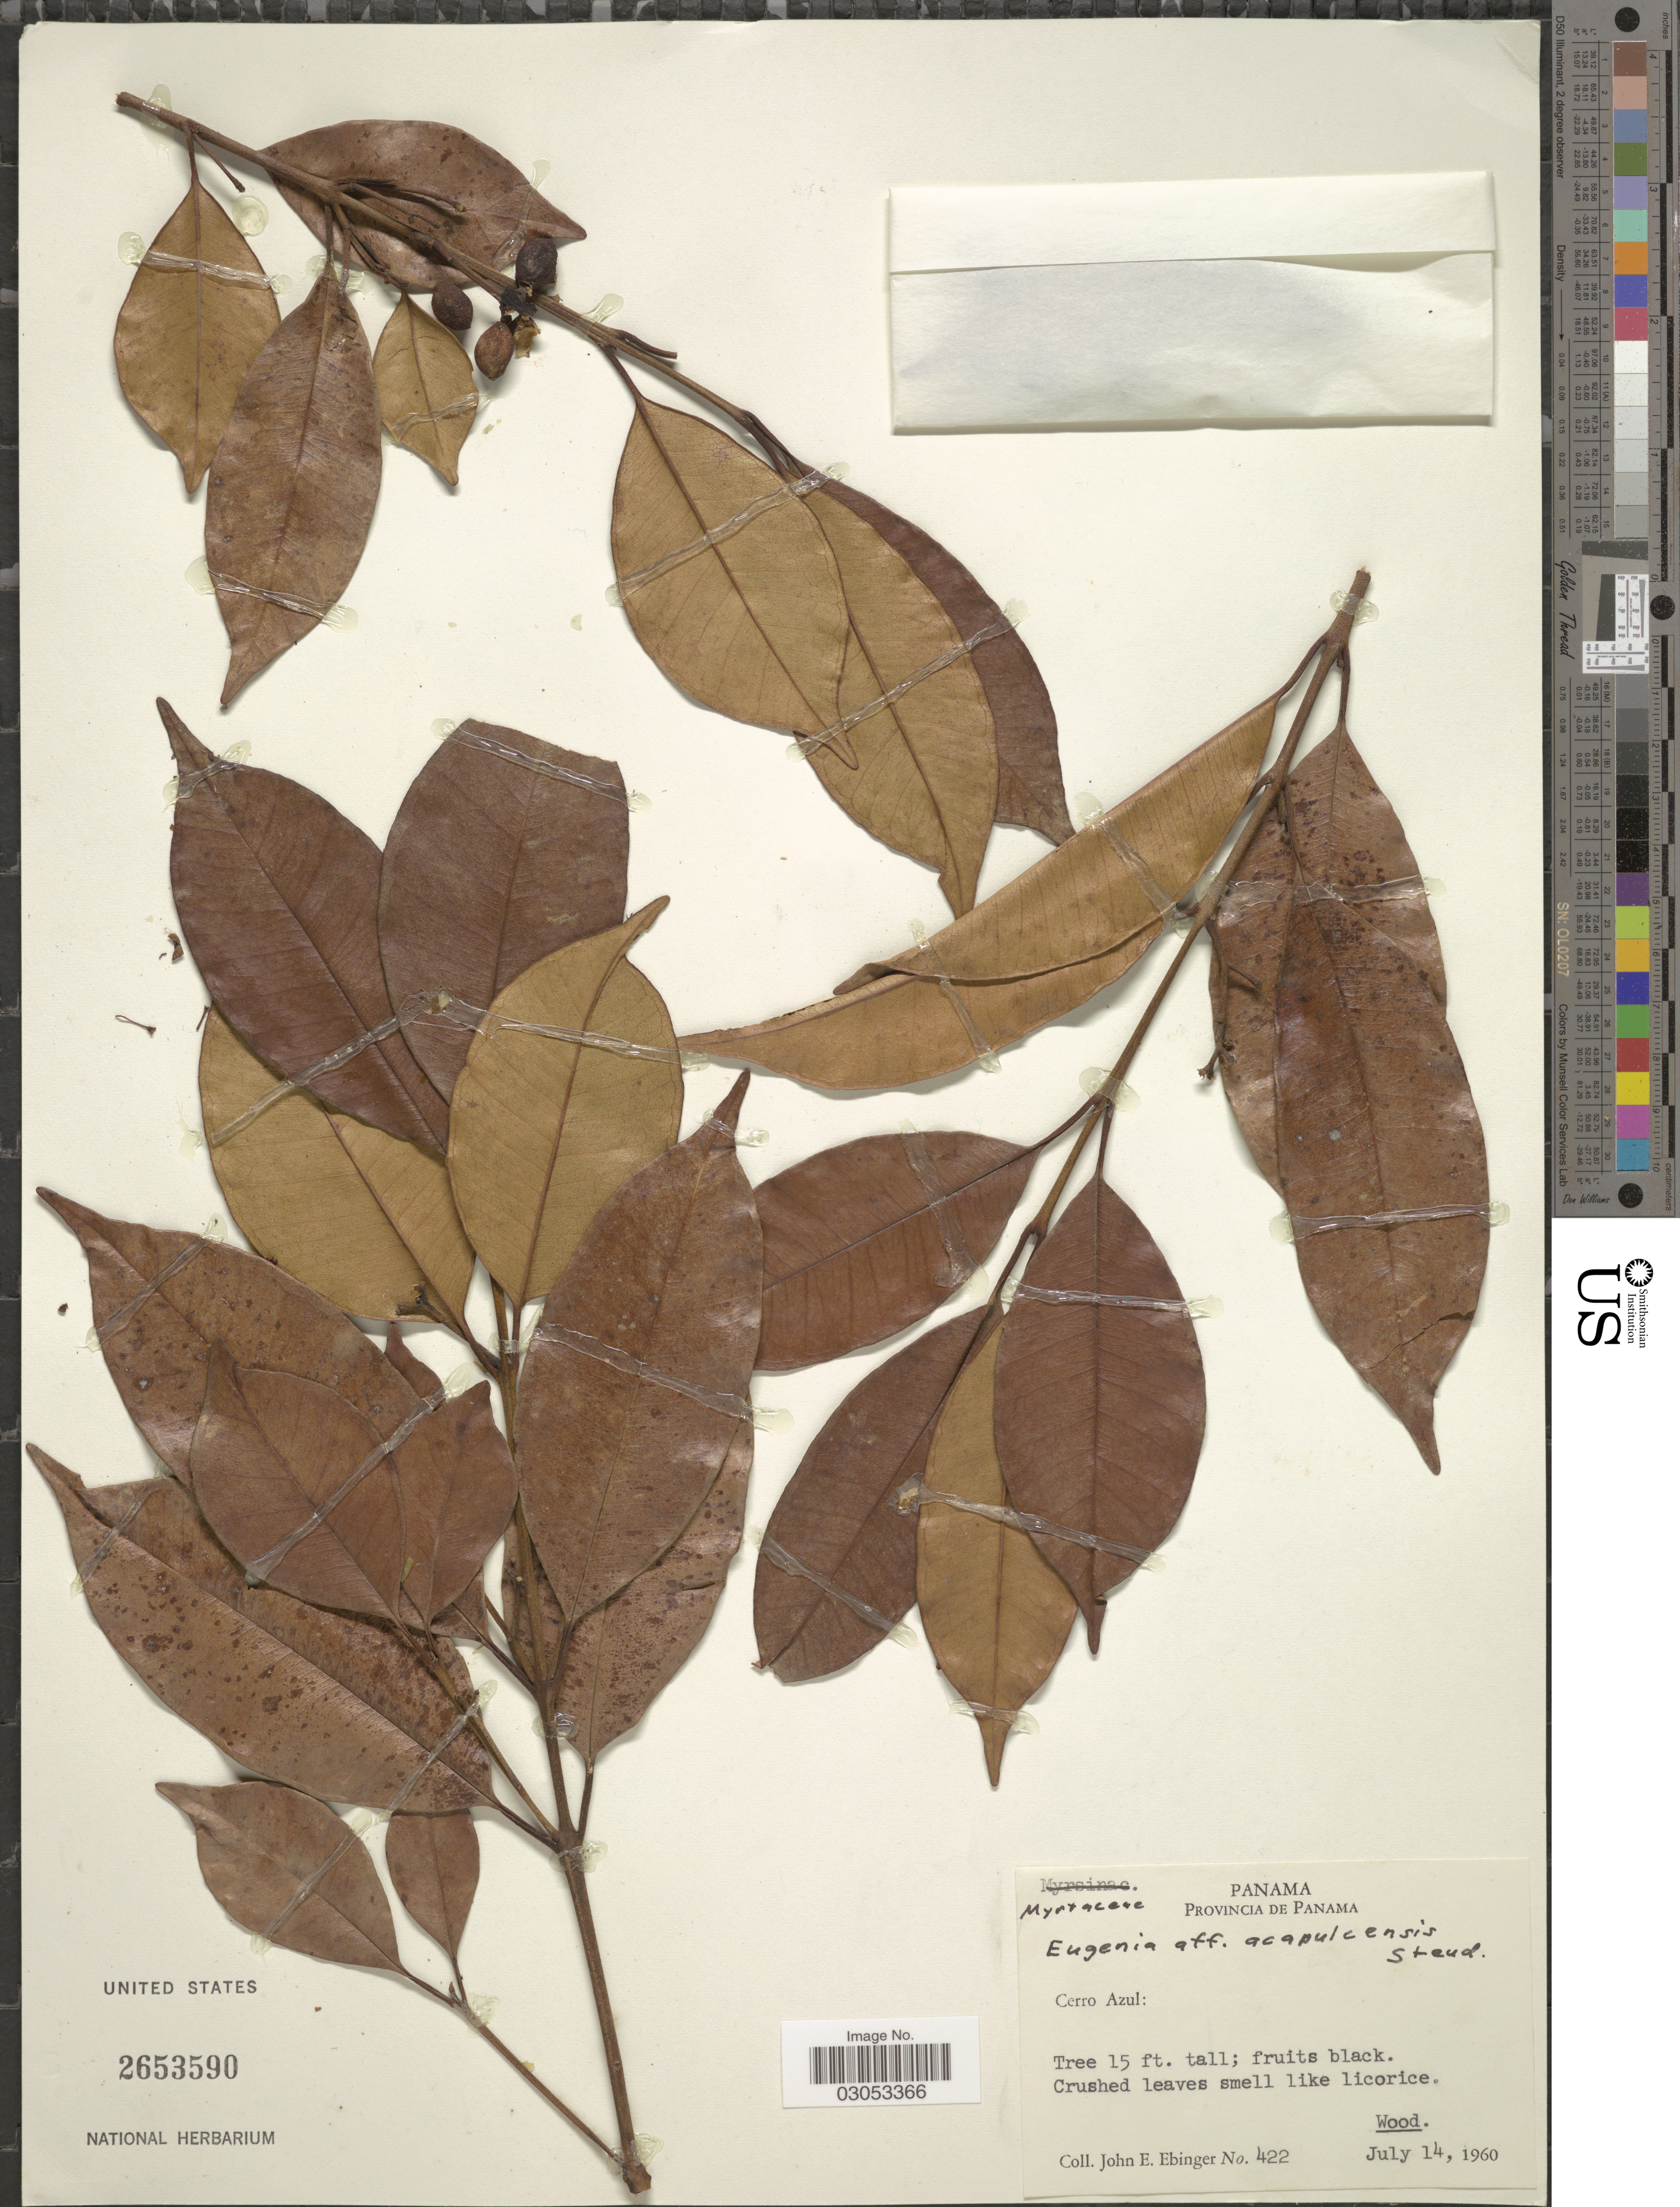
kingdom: Plantae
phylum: Tracheophyta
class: Magnoliopsida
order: Myrtales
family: Myrtaceae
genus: Eugenia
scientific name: Eugenia acapulcensis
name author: Steud.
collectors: J. Ebinger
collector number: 422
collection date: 1960-07-14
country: Panama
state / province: Panamá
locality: Cerro Azul.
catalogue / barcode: US 2653590